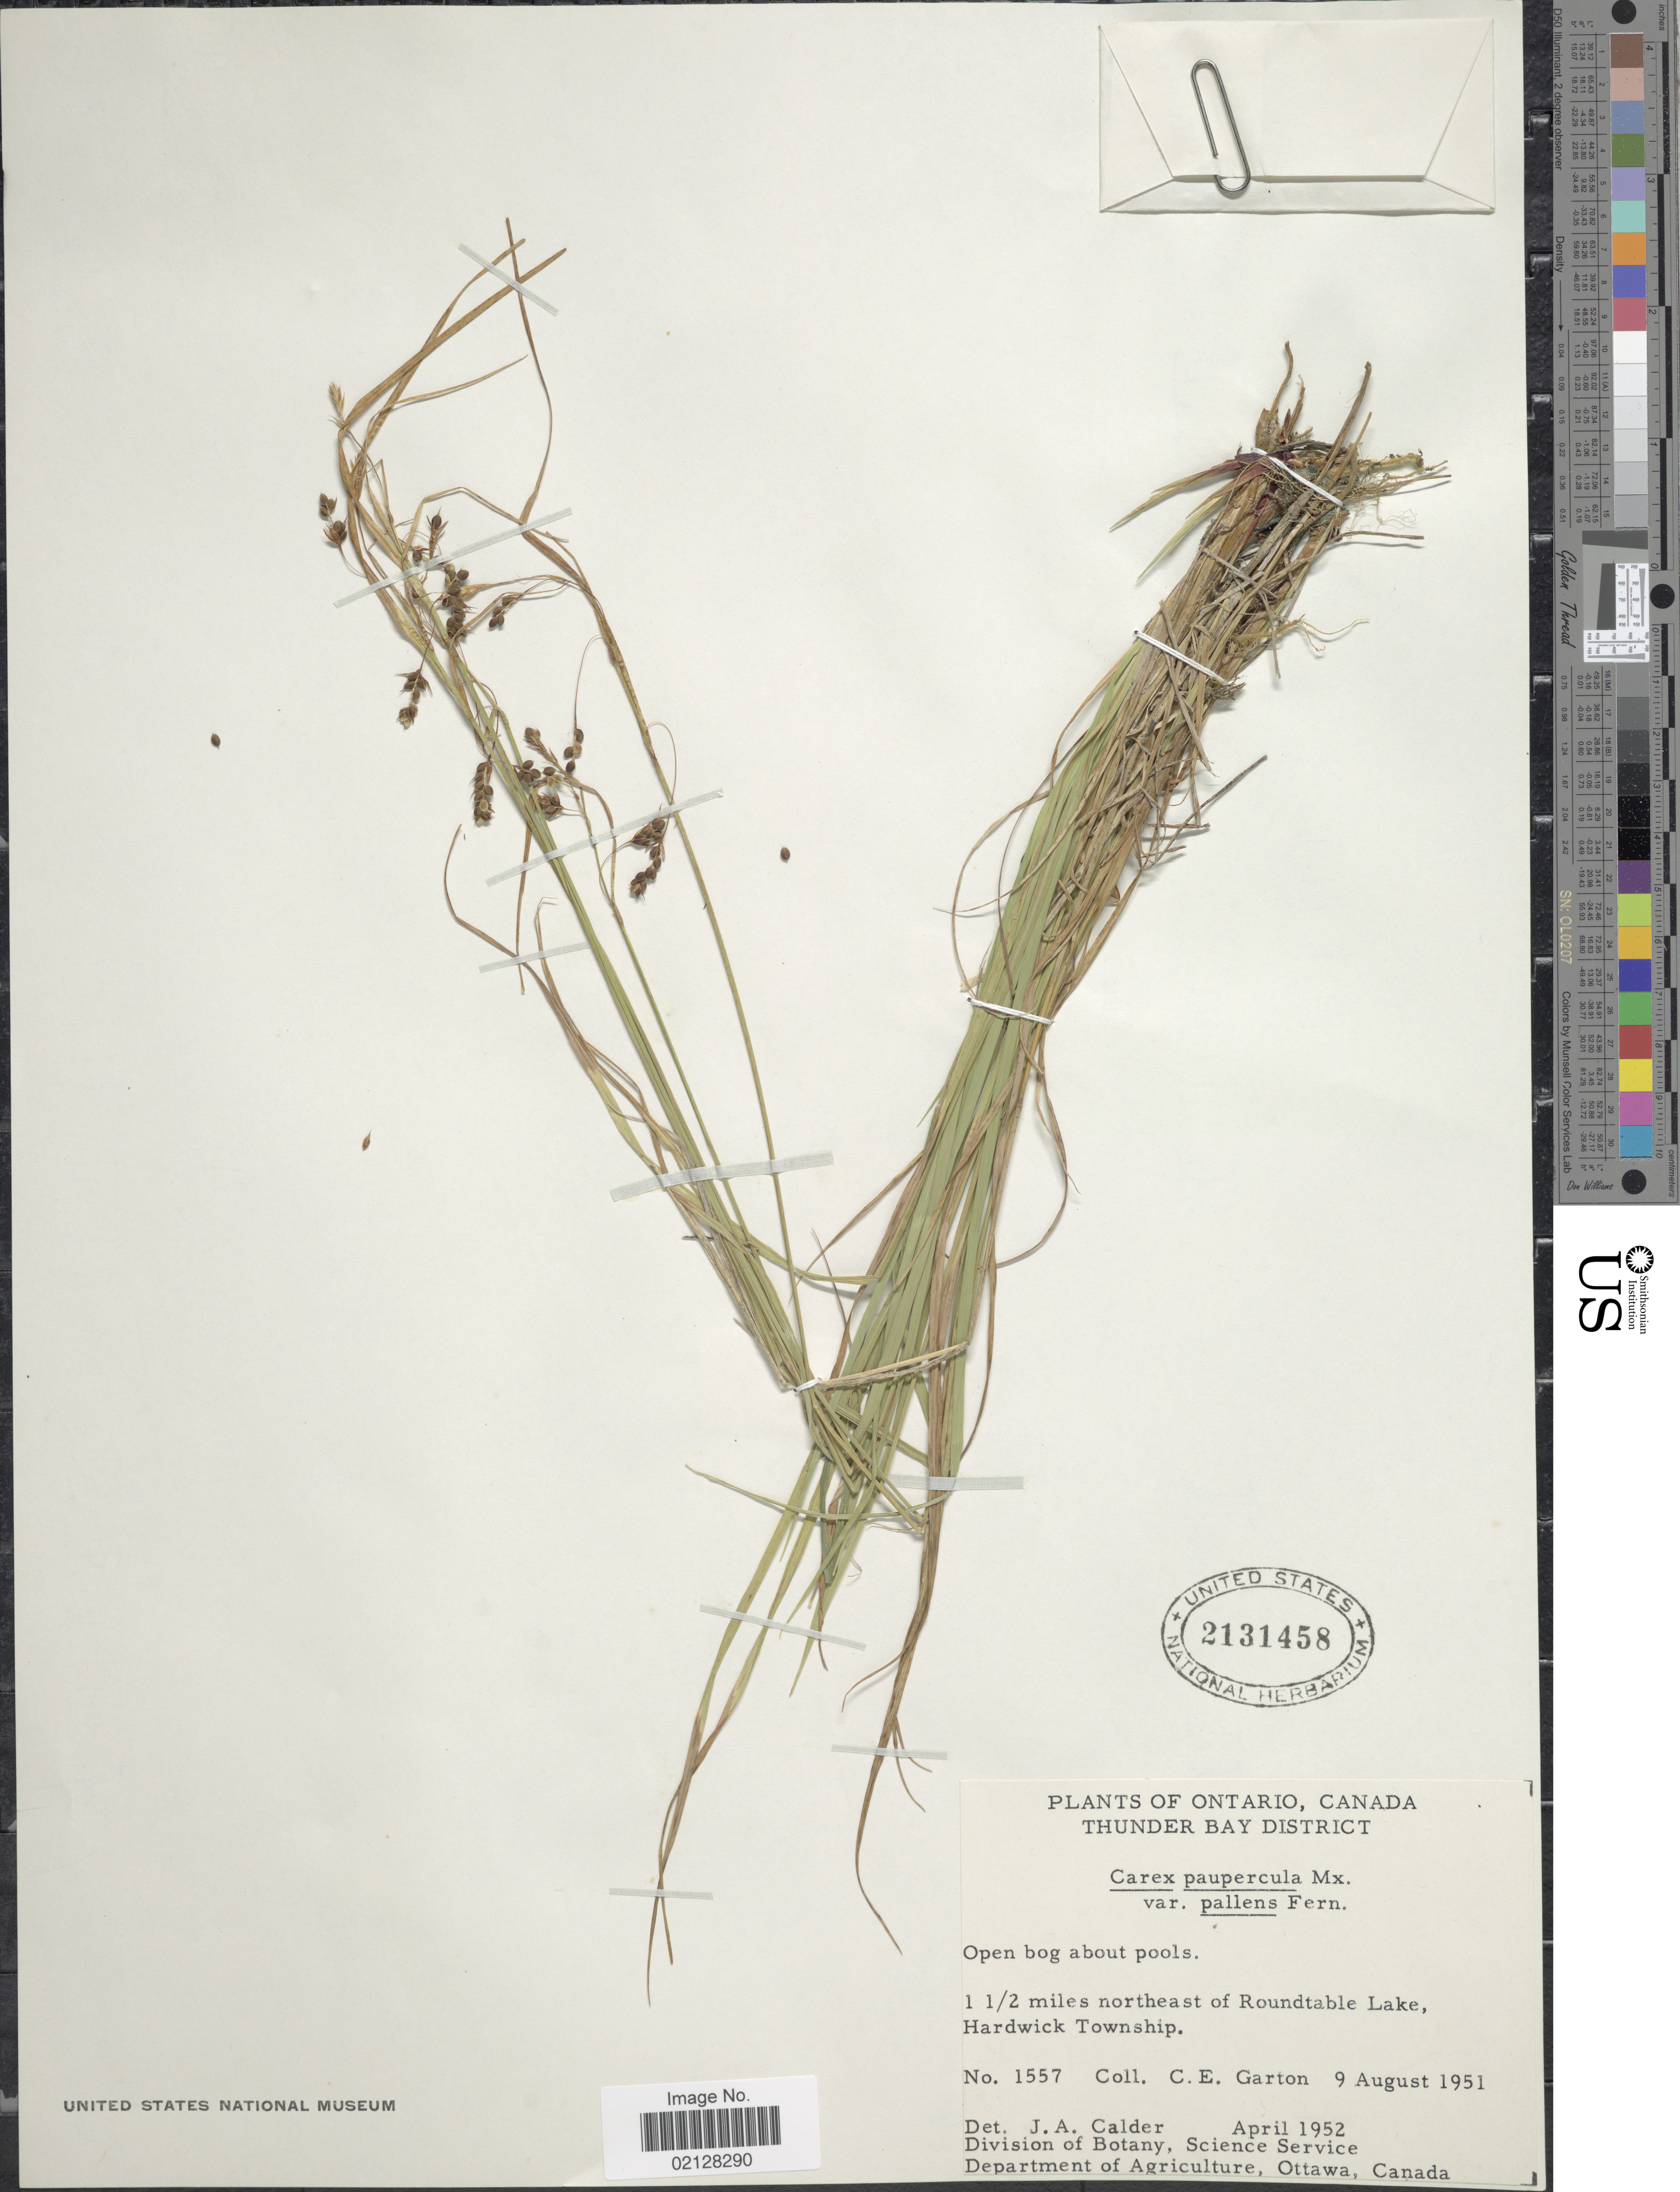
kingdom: Plantae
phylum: Tracheophyta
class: Liliopsida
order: Poales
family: Cyperaceae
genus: Carex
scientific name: Carex magellanica subsp. irrigua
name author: (Wahlenb.) Hiitonen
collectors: C. E. Garton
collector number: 1557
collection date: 1951-08-09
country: Canada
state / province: Ontario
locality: Thunder Bay District. 1 ½ miles northeast of Roundtable Lake, Hardwick Township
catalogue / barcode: US 2131458